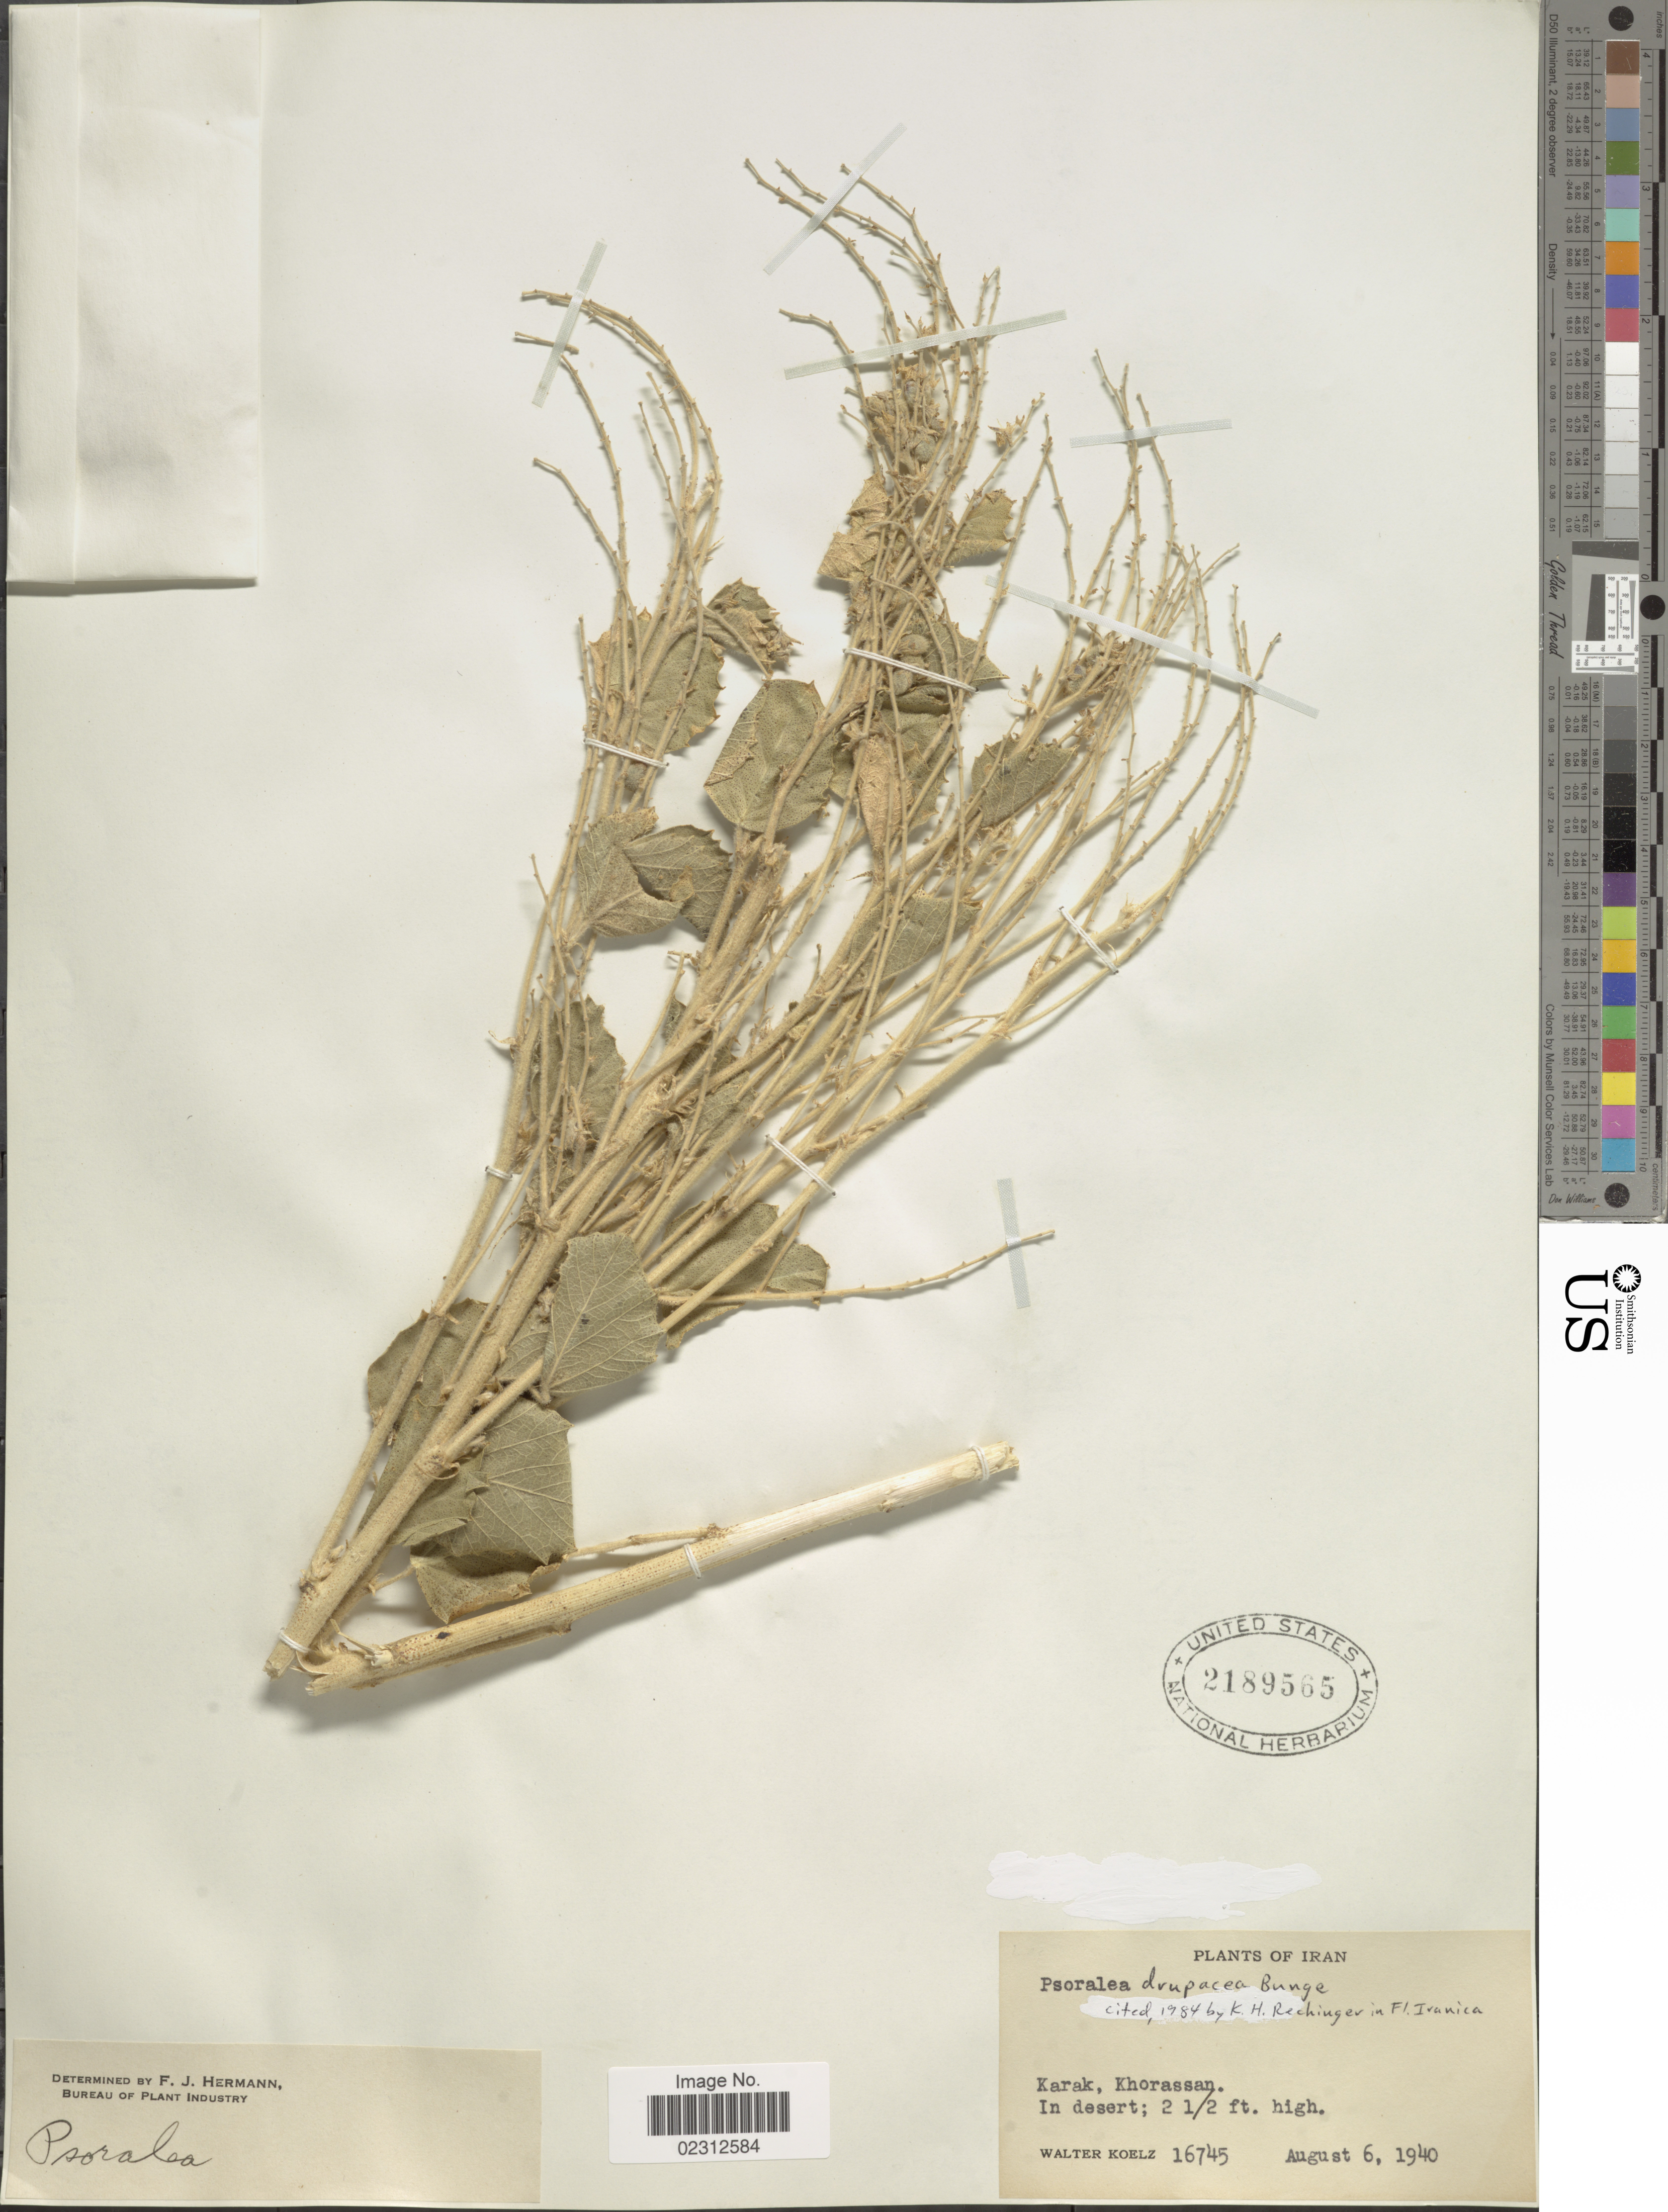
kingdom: Plantae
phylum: Tracheophyta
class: Magnoliopsida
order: Fabales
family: Fabaceae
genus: Cullen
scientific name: Cullen drupacea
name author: (Bunge) C.H. Stirt.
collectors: W. N. Koelz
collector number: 16745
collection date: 1940-08-06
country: Iran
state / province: Khorasan [obsolete]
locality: Karak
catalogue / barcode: US 2189565